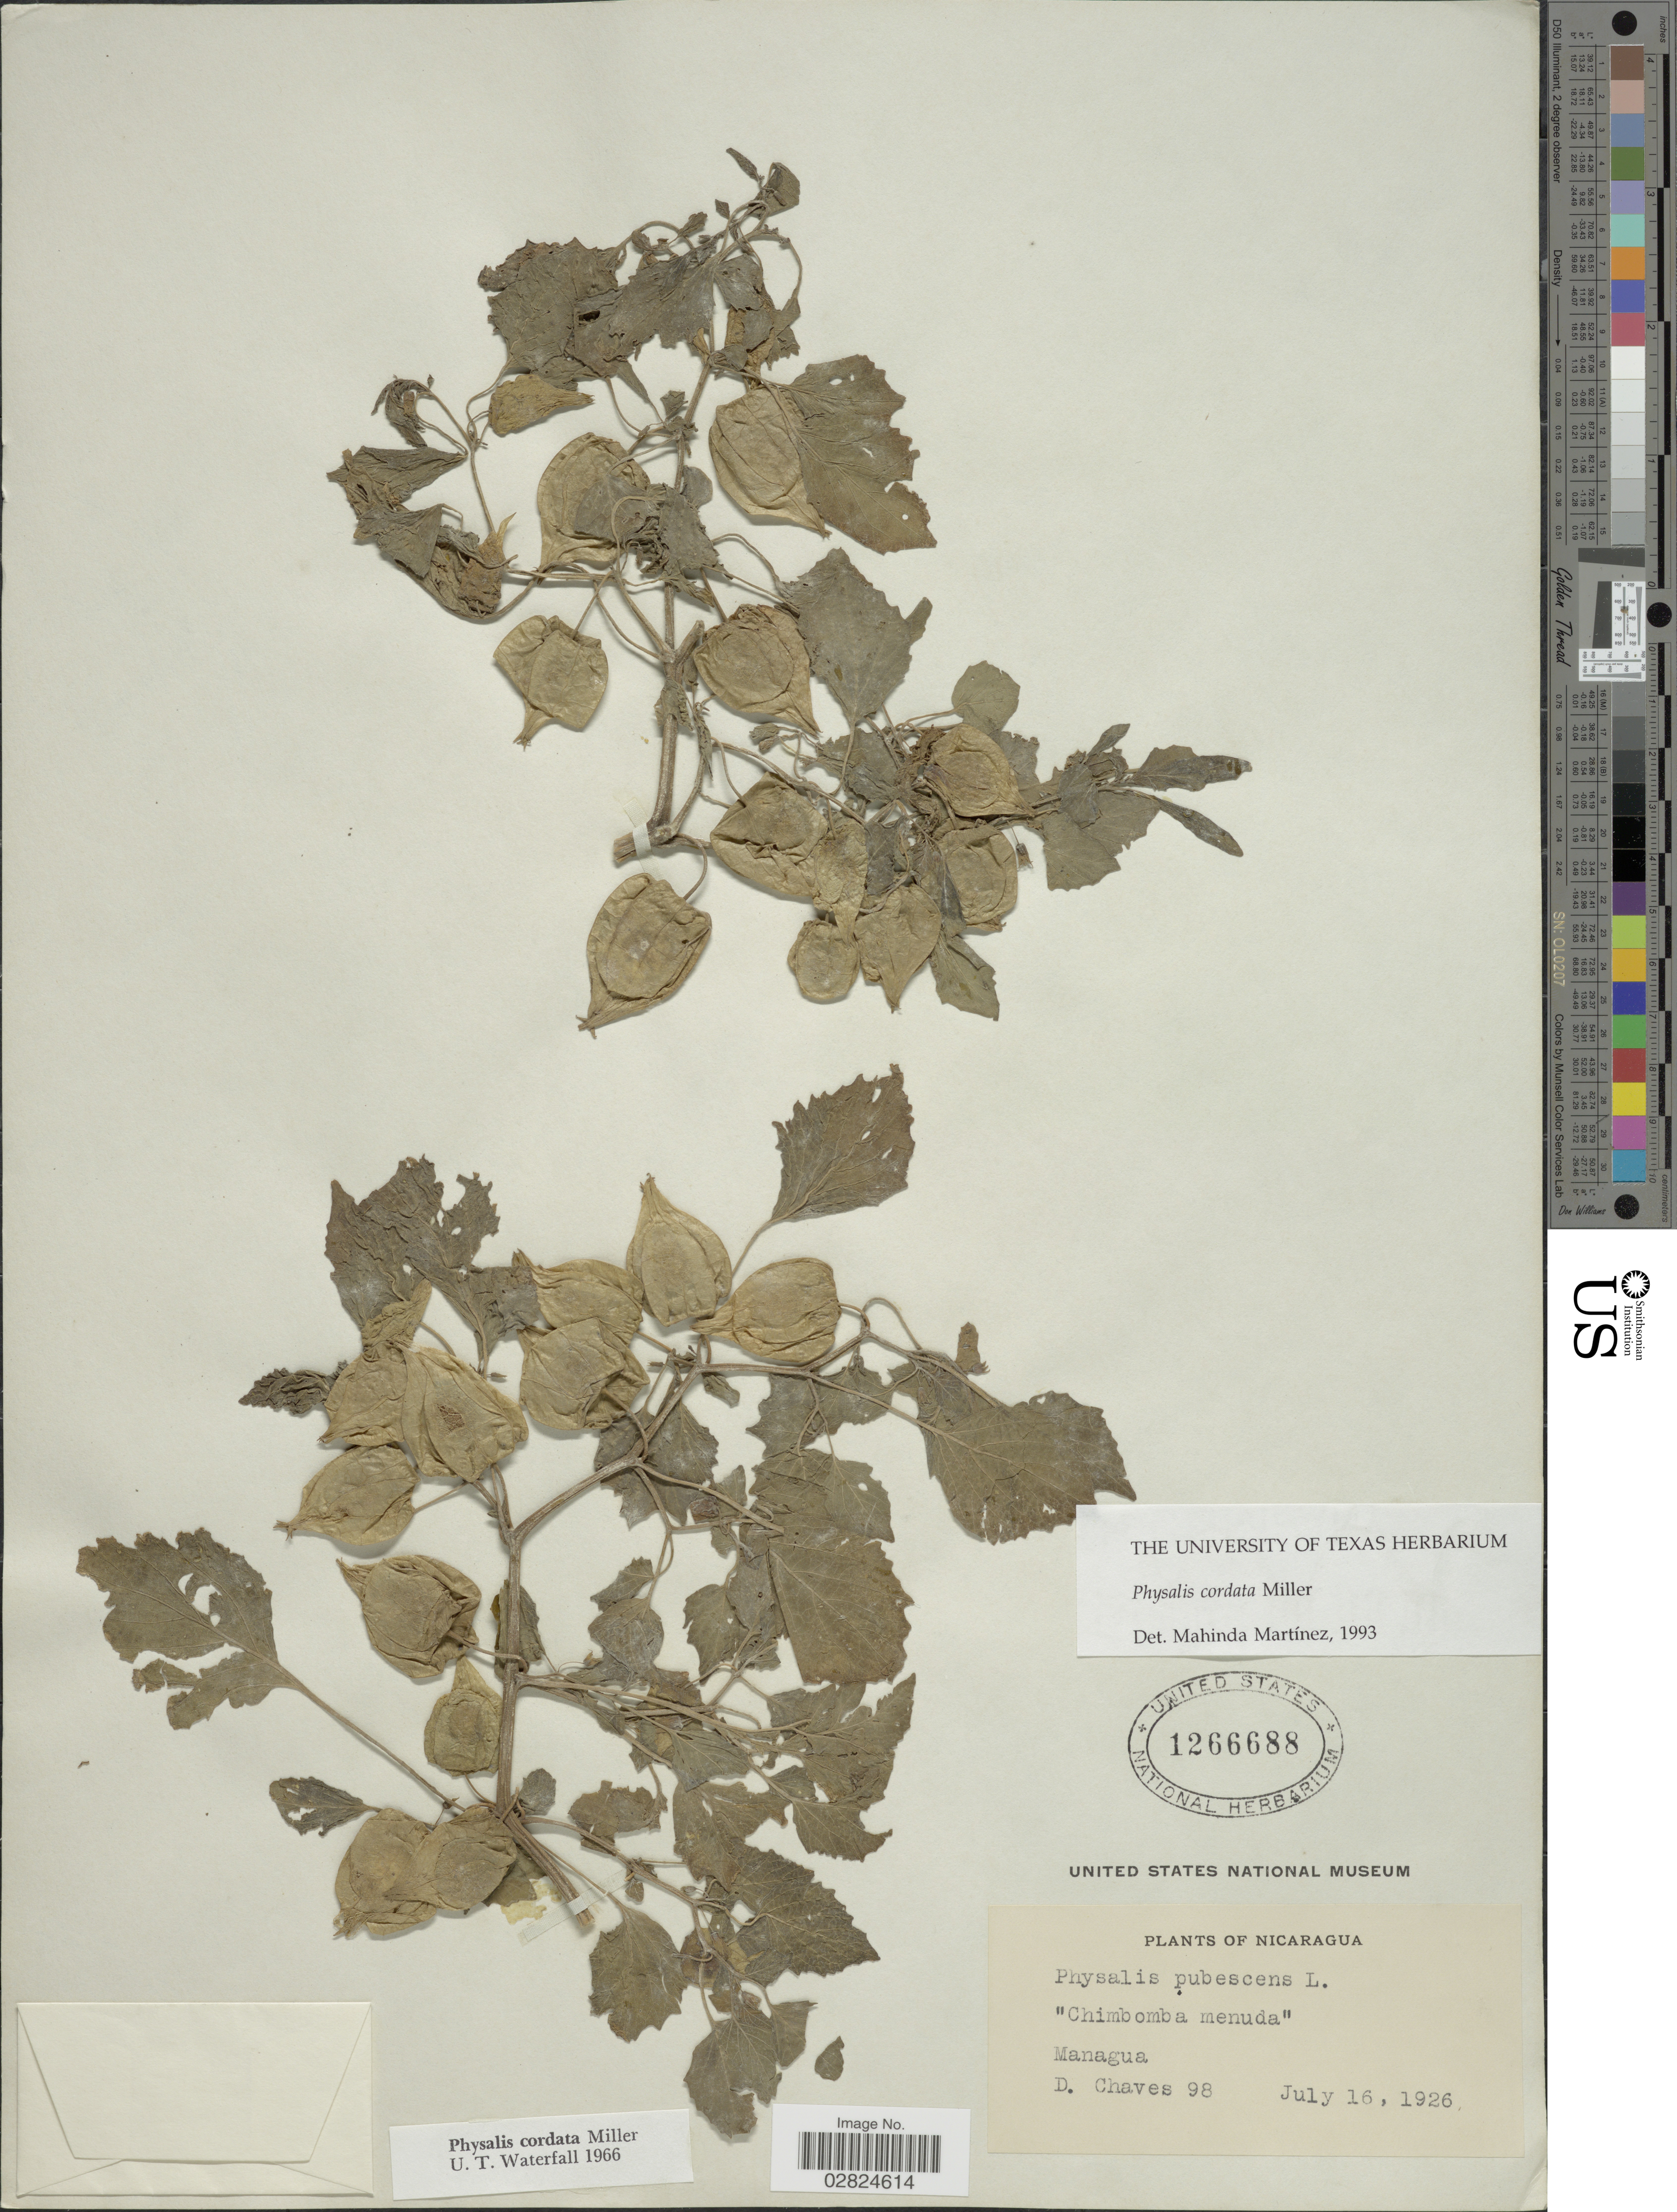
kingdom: Plantae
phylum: Tracheophyta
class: Magnoliopsida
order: Solanales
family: Solanaceae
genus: Physalis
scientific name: Physalis cordata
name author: Mill.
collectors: D. Chaves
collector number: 98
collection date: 1926-07-16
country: Nicaragua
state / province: Managua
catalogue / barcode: US 1266688